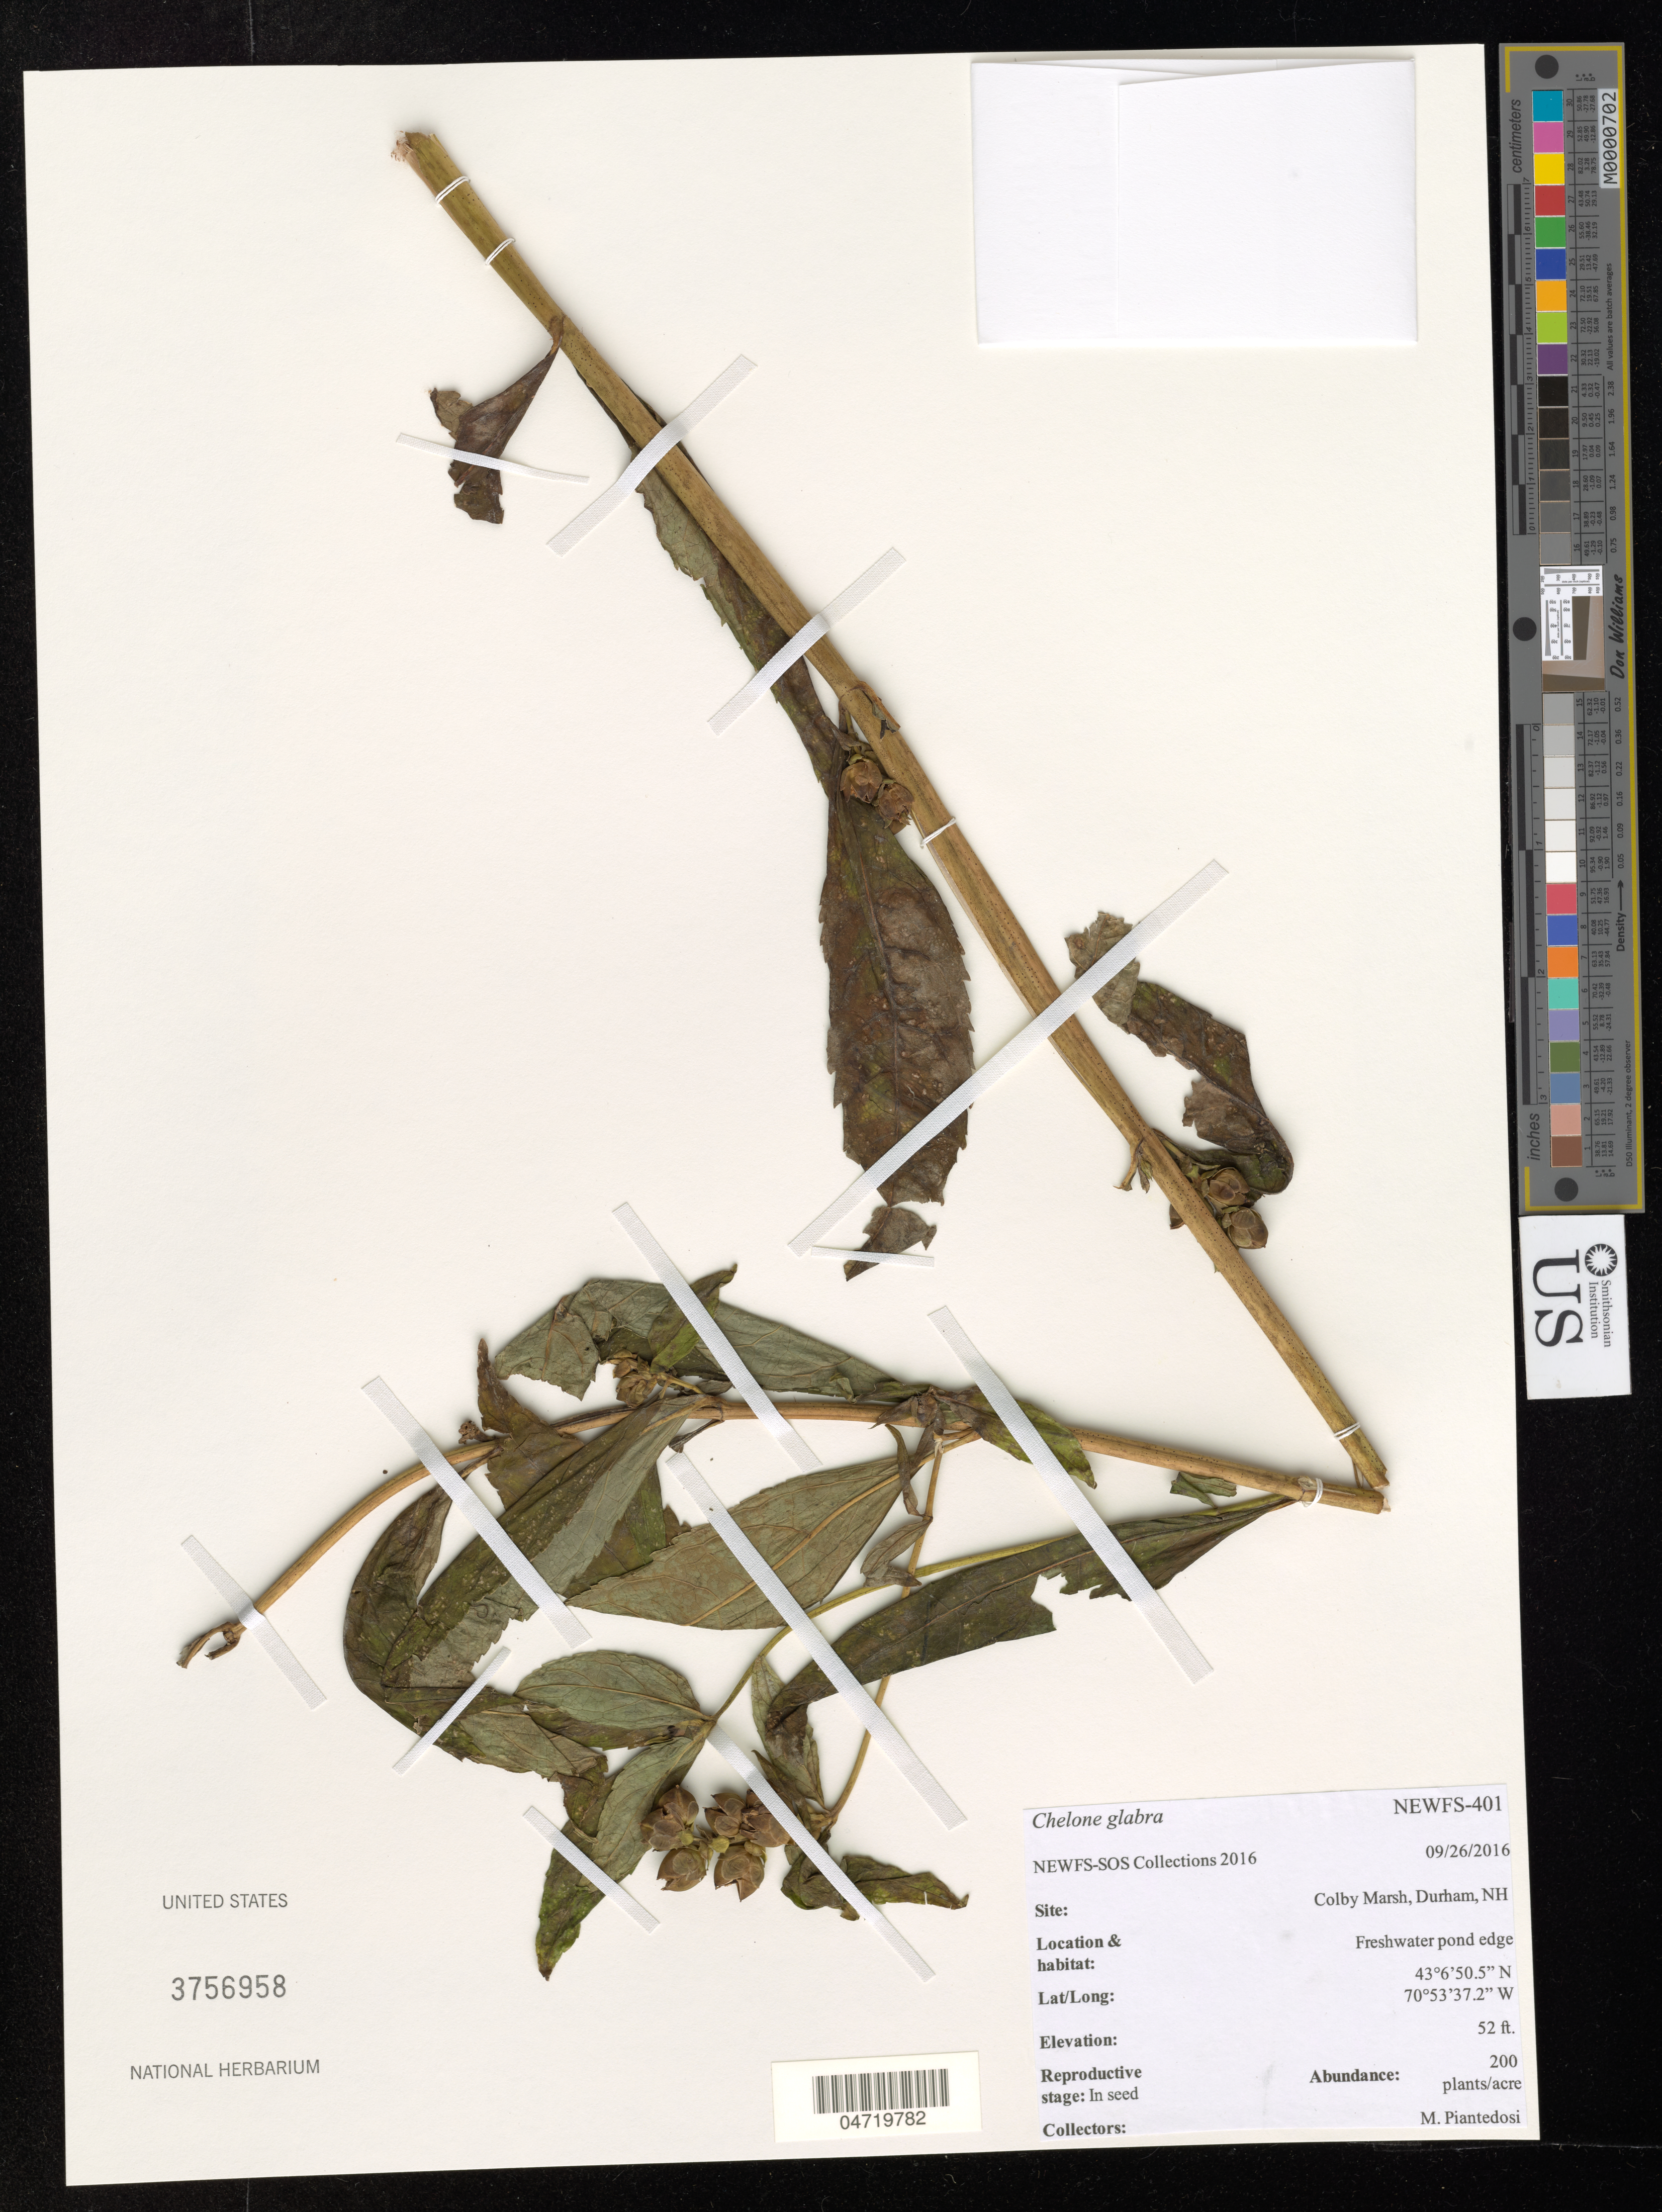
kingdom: Plantae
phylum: Tracheophyta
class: Magnoliopsida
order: Lamiales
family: Plantaginaceae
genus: Chelone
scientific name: Chelone glabra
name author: L.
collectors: M. Piantedosi & C. Karlsson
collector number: NEWFS-401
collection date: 2016-09-26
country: United States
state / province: New Hampshire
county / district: Strafford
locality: Colby marsh, Durham, NH. Freshwater pond edge.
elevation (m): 16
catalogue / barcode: US 3756958